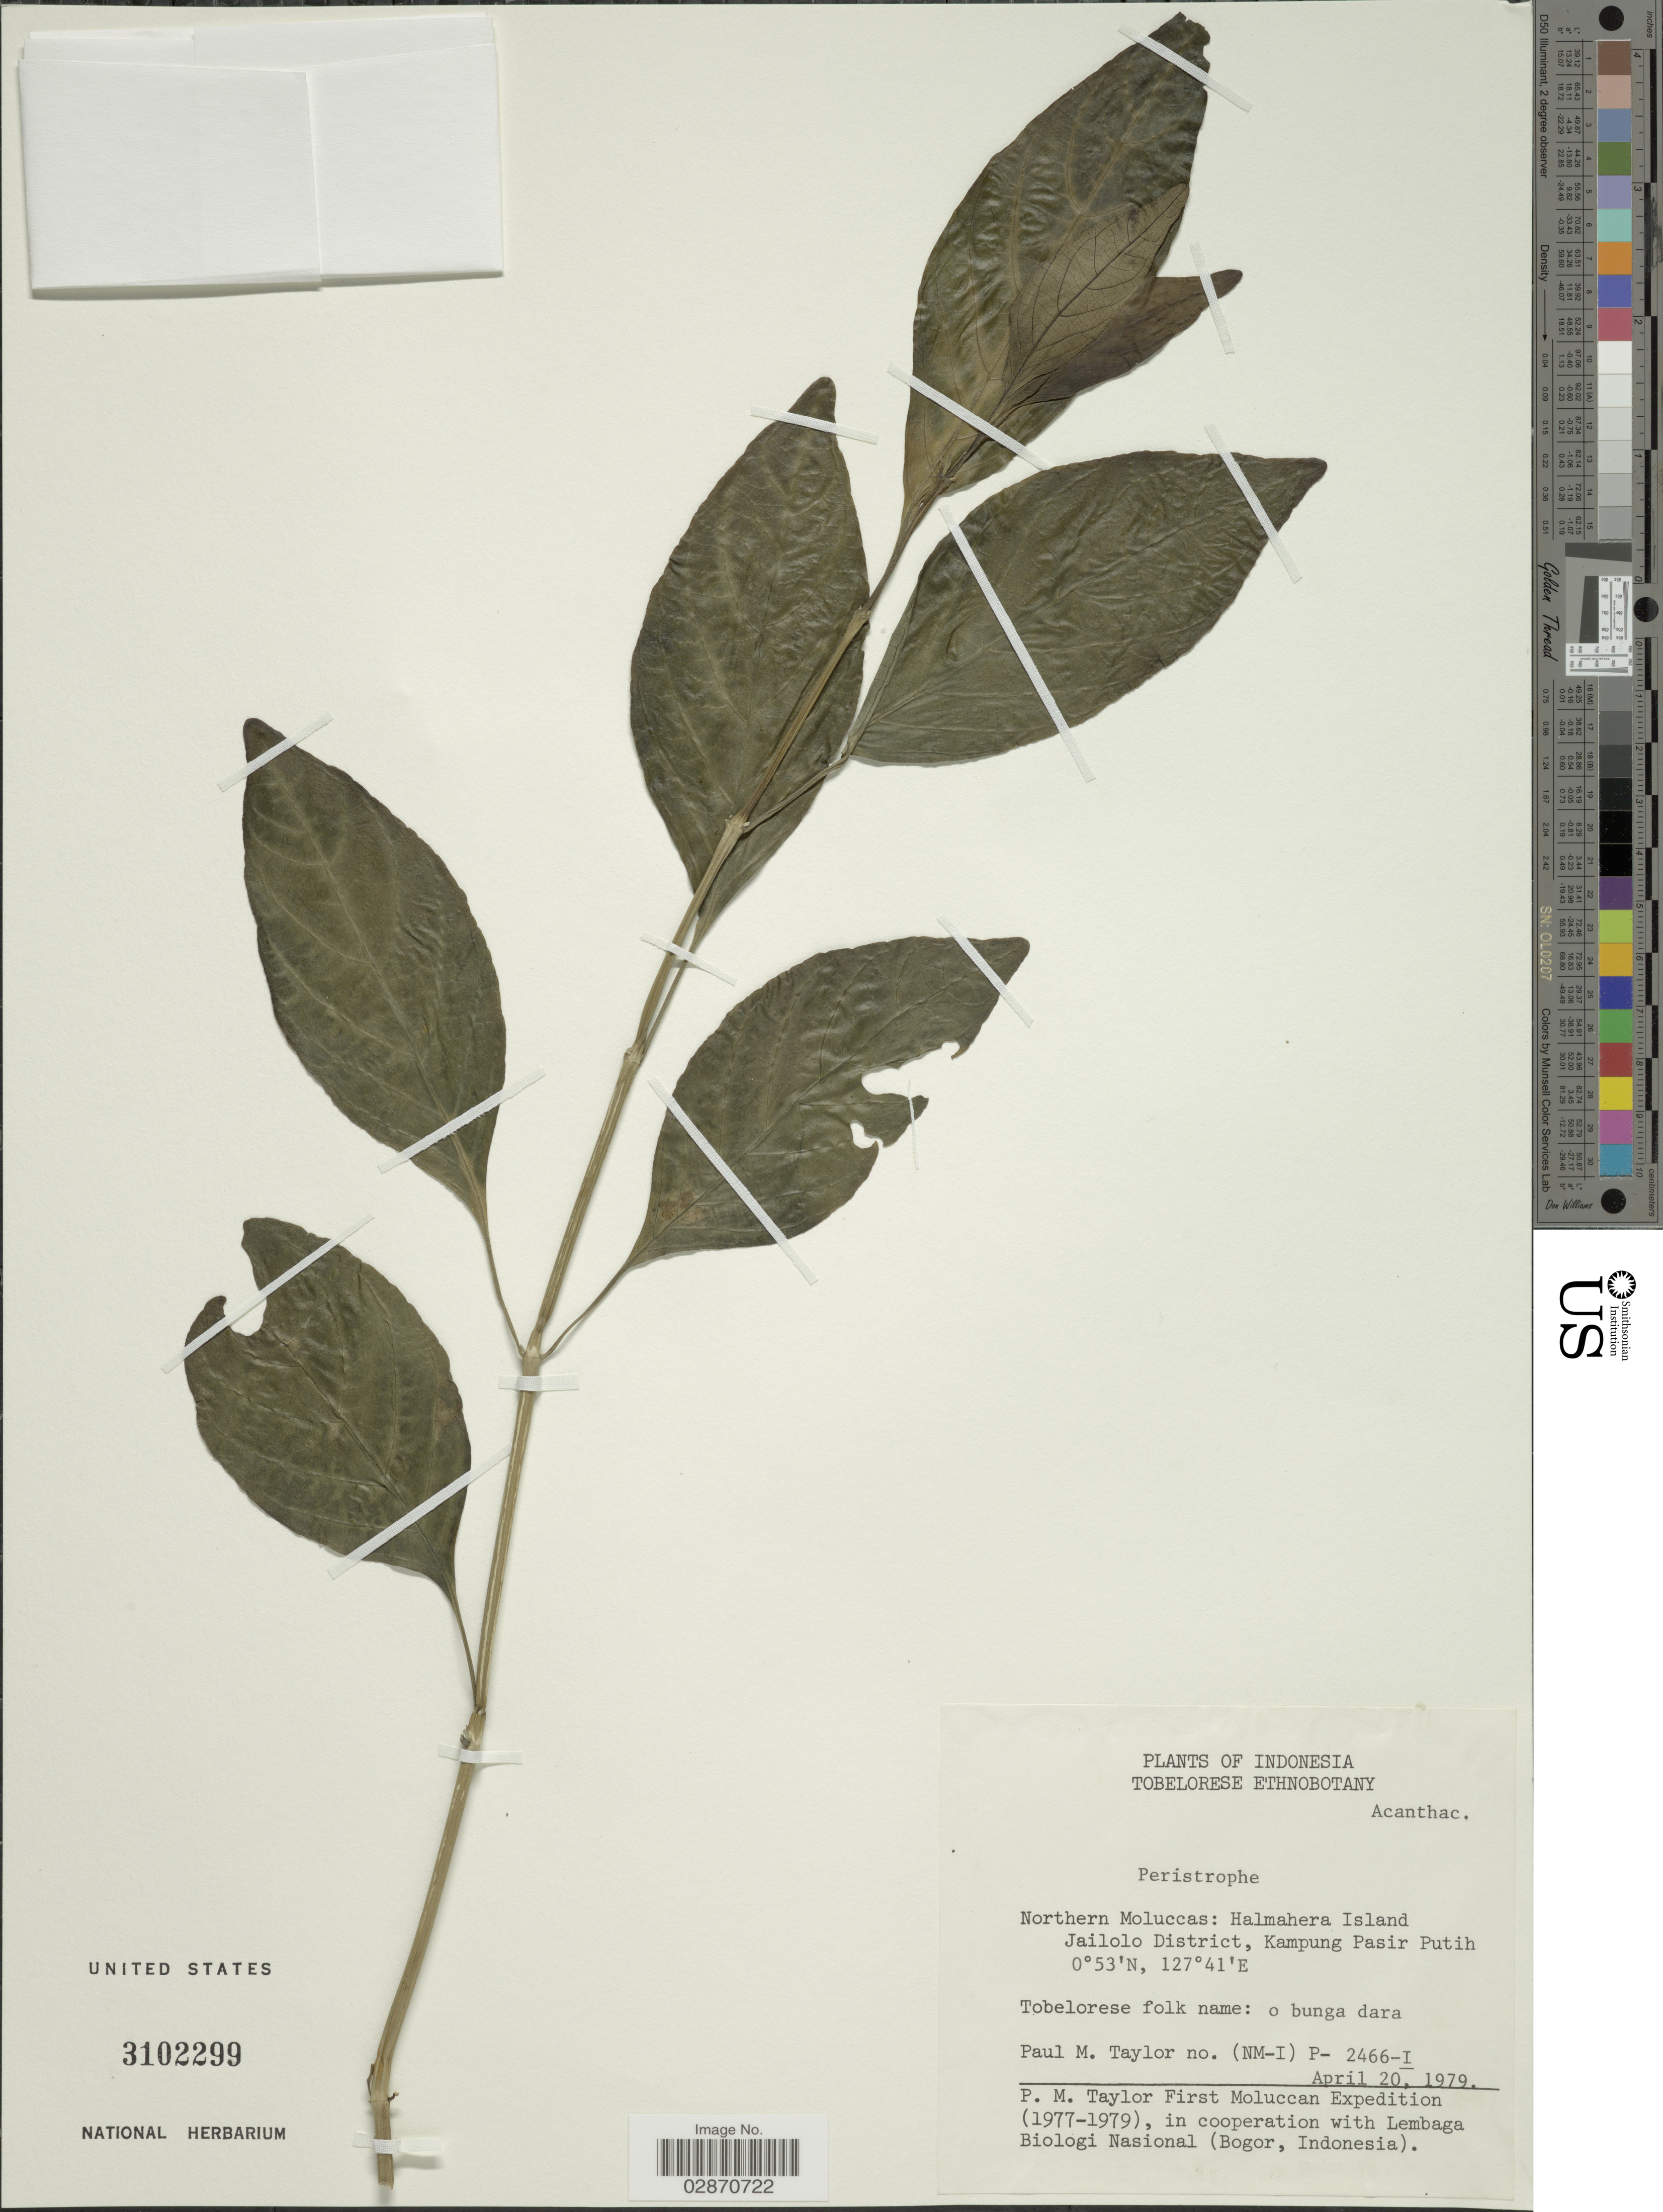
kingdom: Plantae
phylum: Tracheophyta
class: Magnoliopsida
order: Lamiales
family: Acanthaceae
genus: Peristrophe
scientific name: Peristrophe sp.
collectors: P. Taylor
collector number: (NM-I) P-2466-I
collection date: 1979-04-20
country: Indonesia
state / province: Maluku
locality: Northern Moluccas: Halmahera Island. Jailolo District, Kampung Pasir Putih.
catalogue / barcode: US 3102299